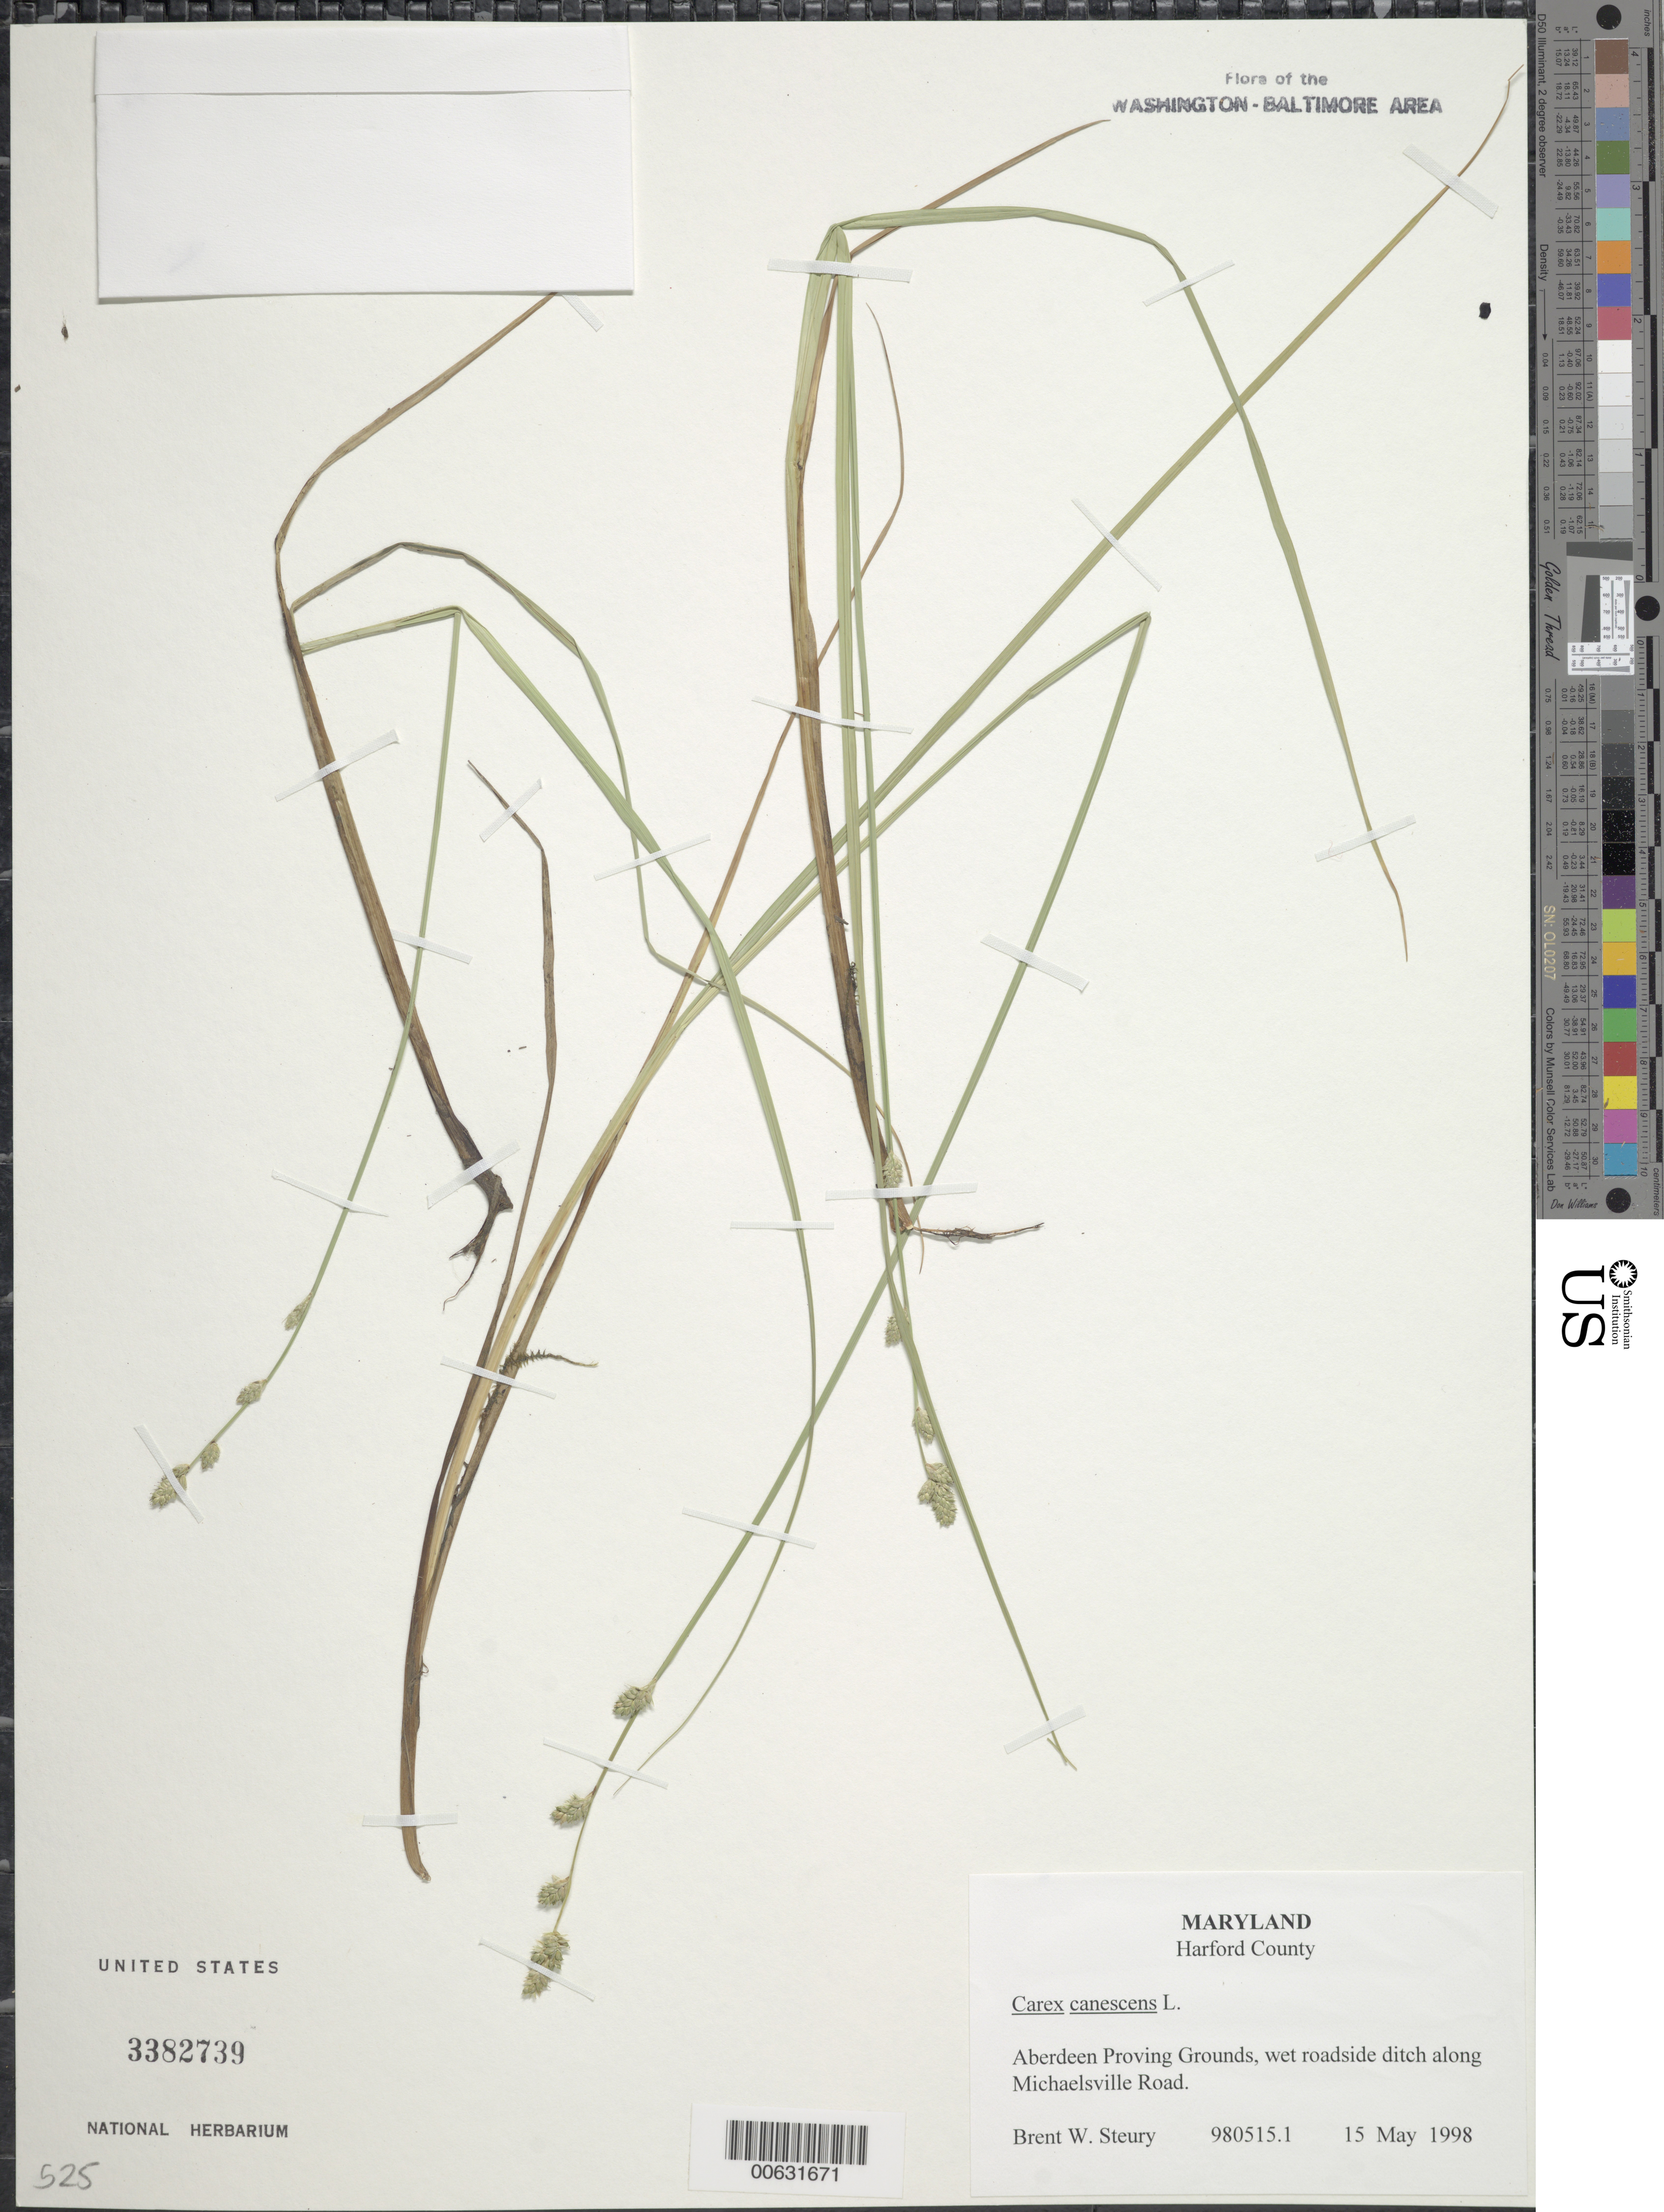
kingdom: Plantae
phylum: Tracheophyta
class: Liliopsida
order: Poales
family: Cyperaceae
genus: Carex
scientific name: Carex canescens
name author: L.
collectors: B. Steury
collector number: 980515.1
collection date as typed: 15 May 1998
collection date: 1998-05-15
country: United States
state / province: Maryland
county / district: Harford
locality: Aberdeen Proving Grounds, along Michaelsville Road.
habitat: Wet roadside ditch.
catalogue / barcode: US 3382739